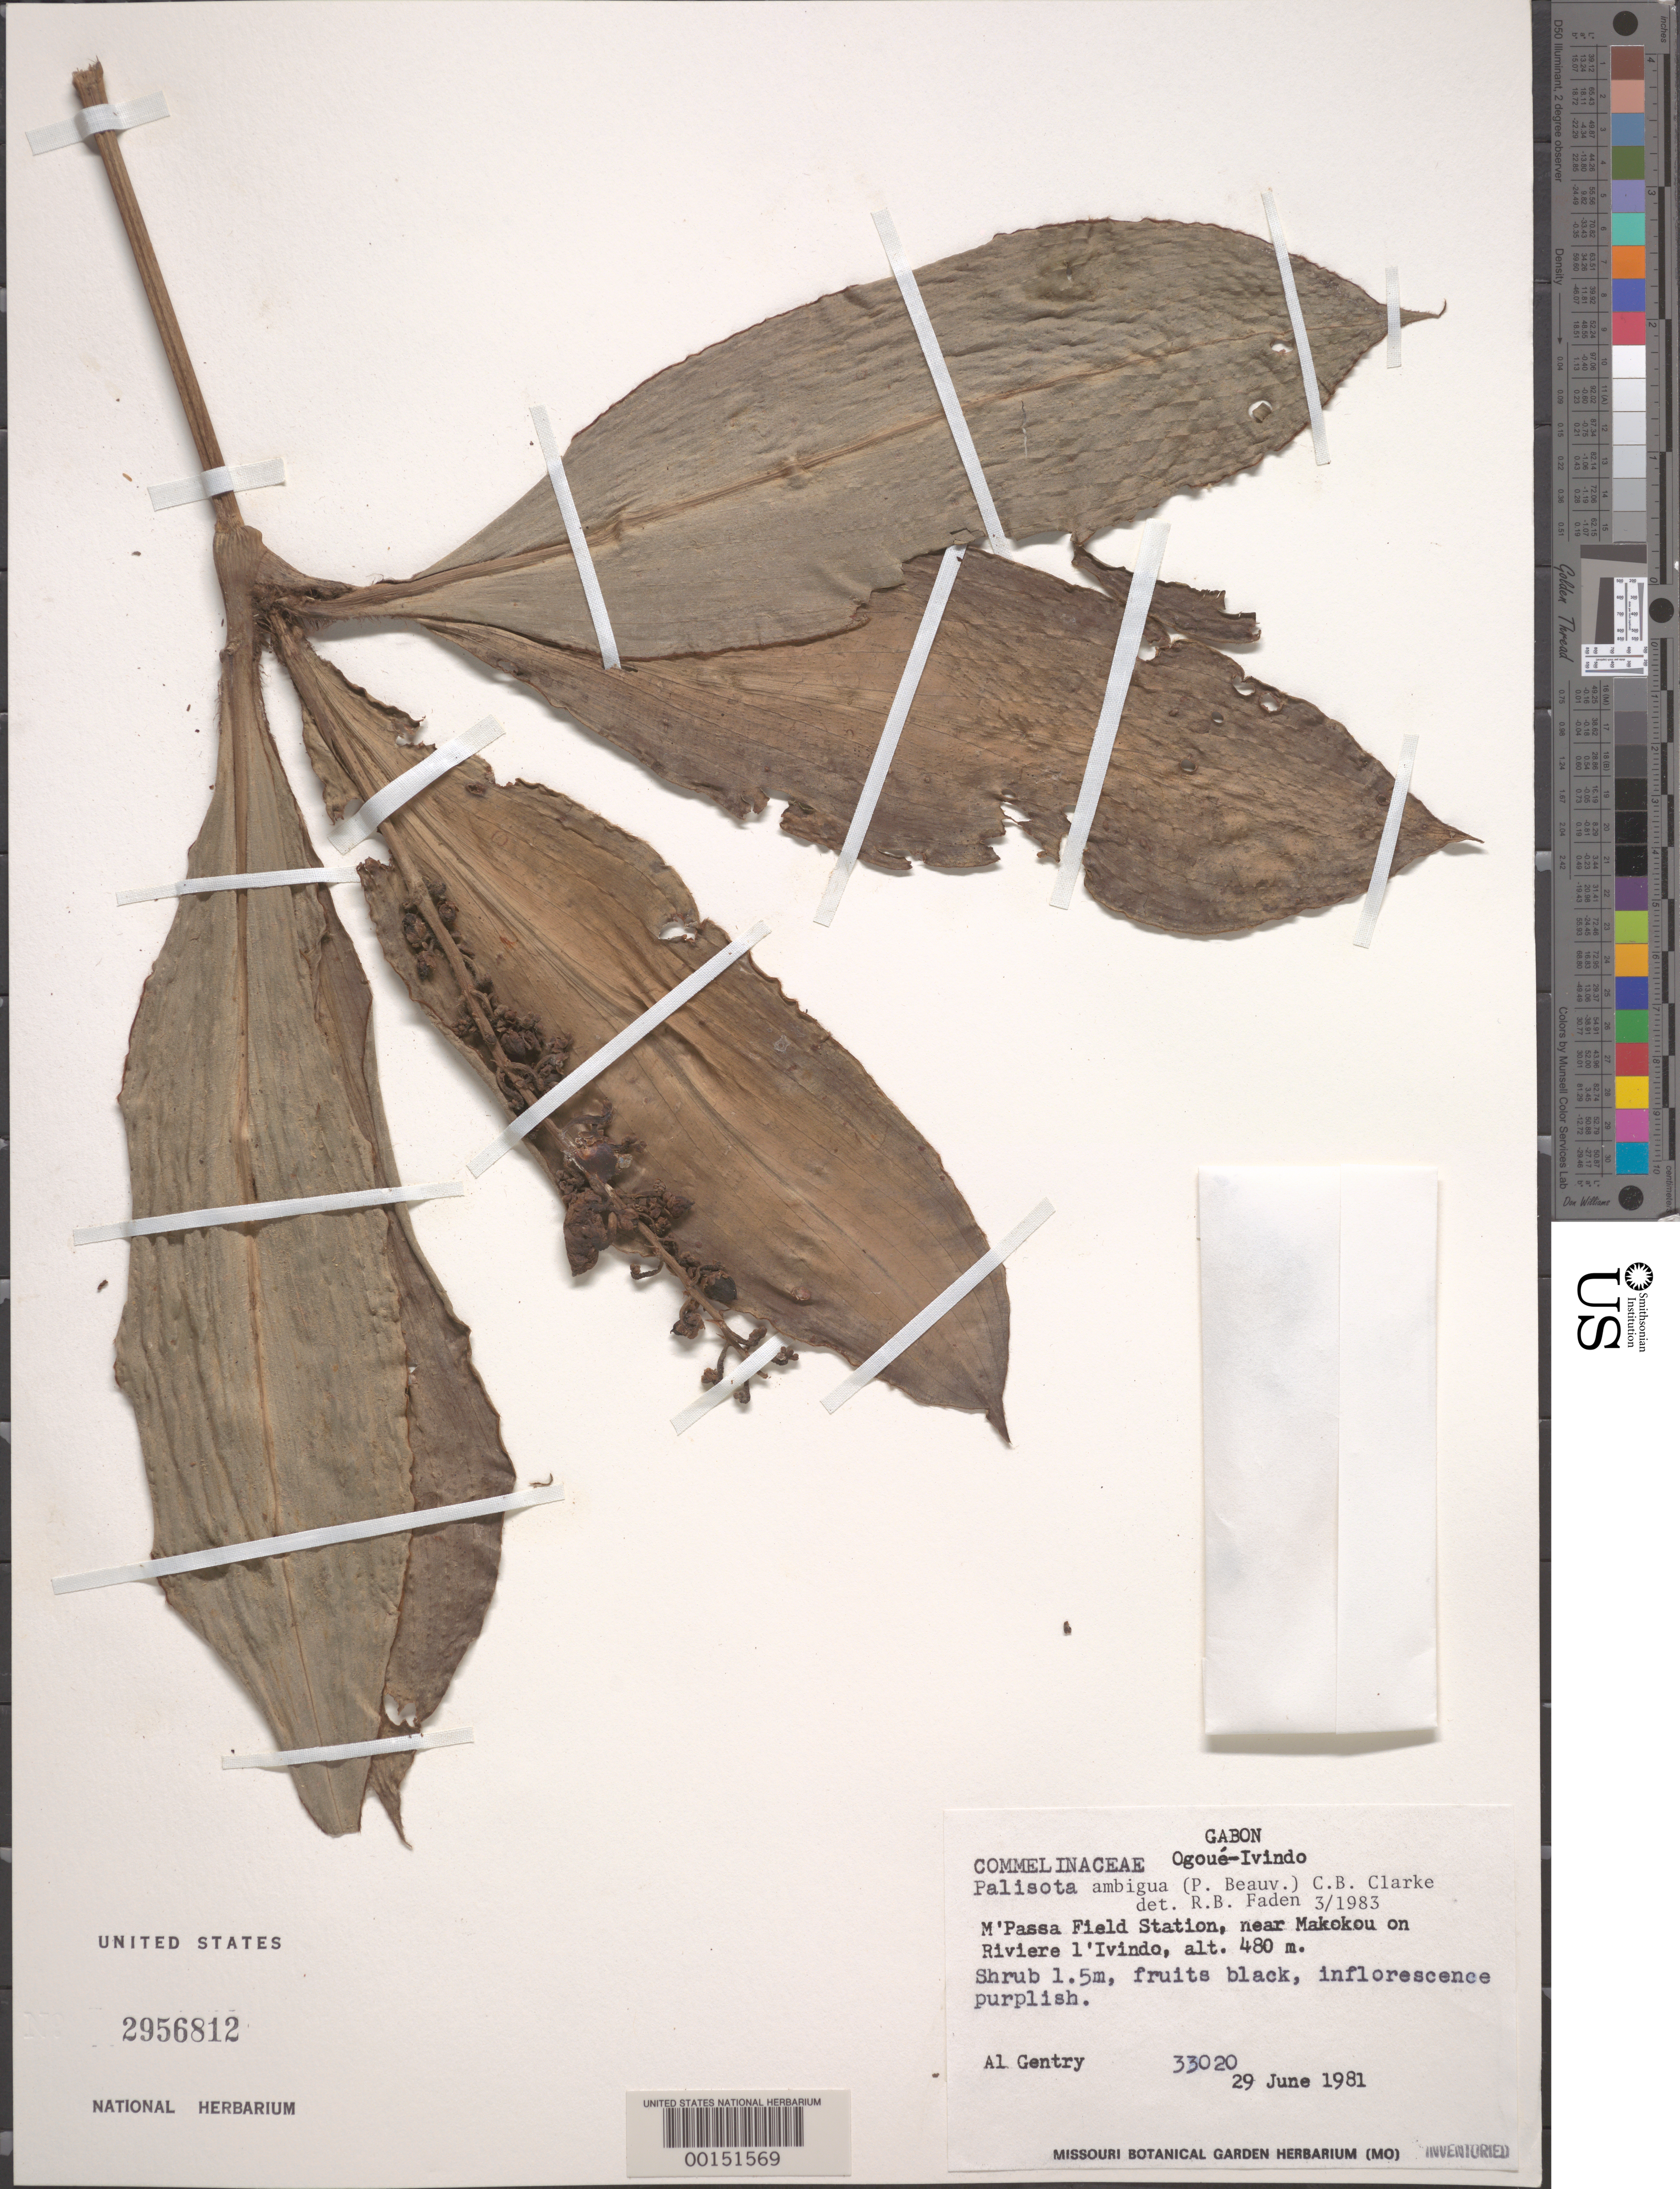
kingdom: Plantae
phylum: Tracheophyta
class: Liliopsida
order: Commelinales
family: Commelinaceae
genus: Palisota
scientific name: Palisota ambigua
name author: (P. Beauv.) C.B. Clarke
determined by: Faden, Robert B., (US), Smithsonian Institution - National Museum of Natural History (UNITED STATES)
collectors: A. H. Gentry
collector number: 33020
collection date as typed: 29 Jun 1981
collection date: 1981-06-29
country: Gabon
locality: M'passa field station, near Makokou on riviere l'ivindo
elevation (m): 480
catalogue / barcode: US 2956812